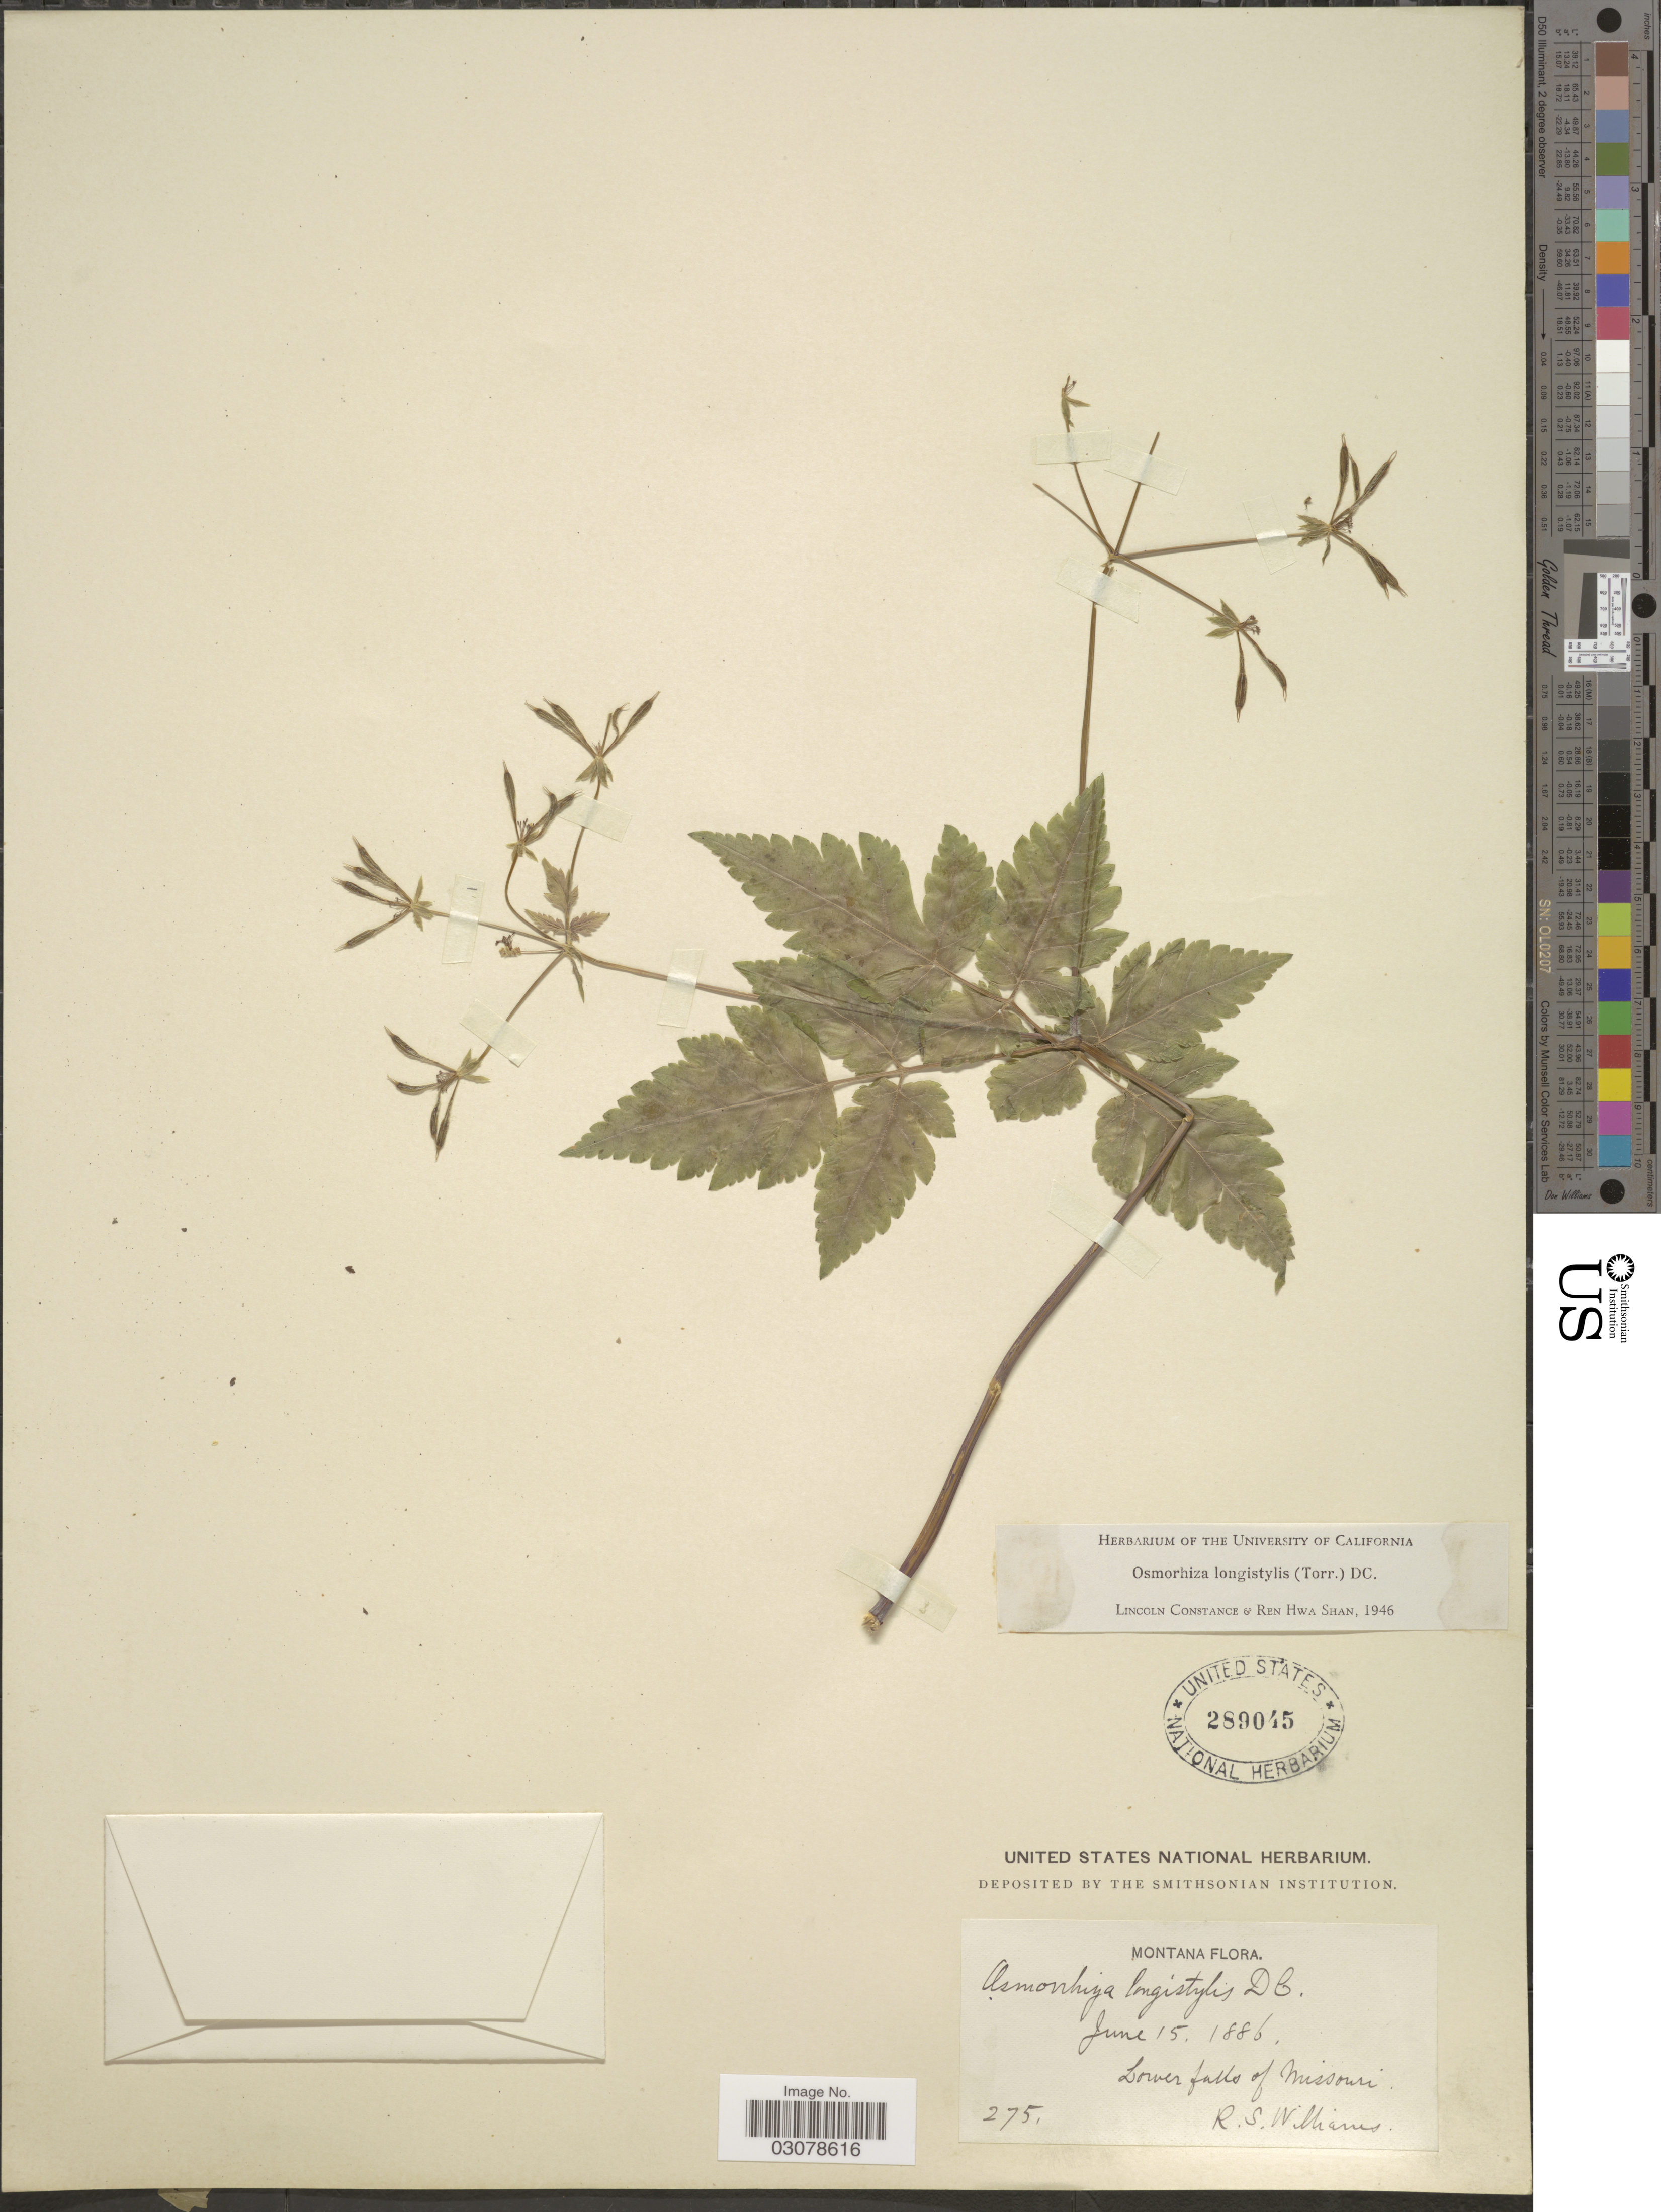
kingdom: Plantae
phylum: Tracheophyta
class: Magnoliopsida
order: Apiales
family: Apiaceae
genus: Osmorhiza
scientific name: Osmorhiza longistylis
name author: (Torr.) DC.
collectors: R. S. Williams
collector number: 275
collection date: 1886-06-15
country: United States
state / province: Montana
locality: Lower falls of Missouri.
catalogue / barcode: US 289045